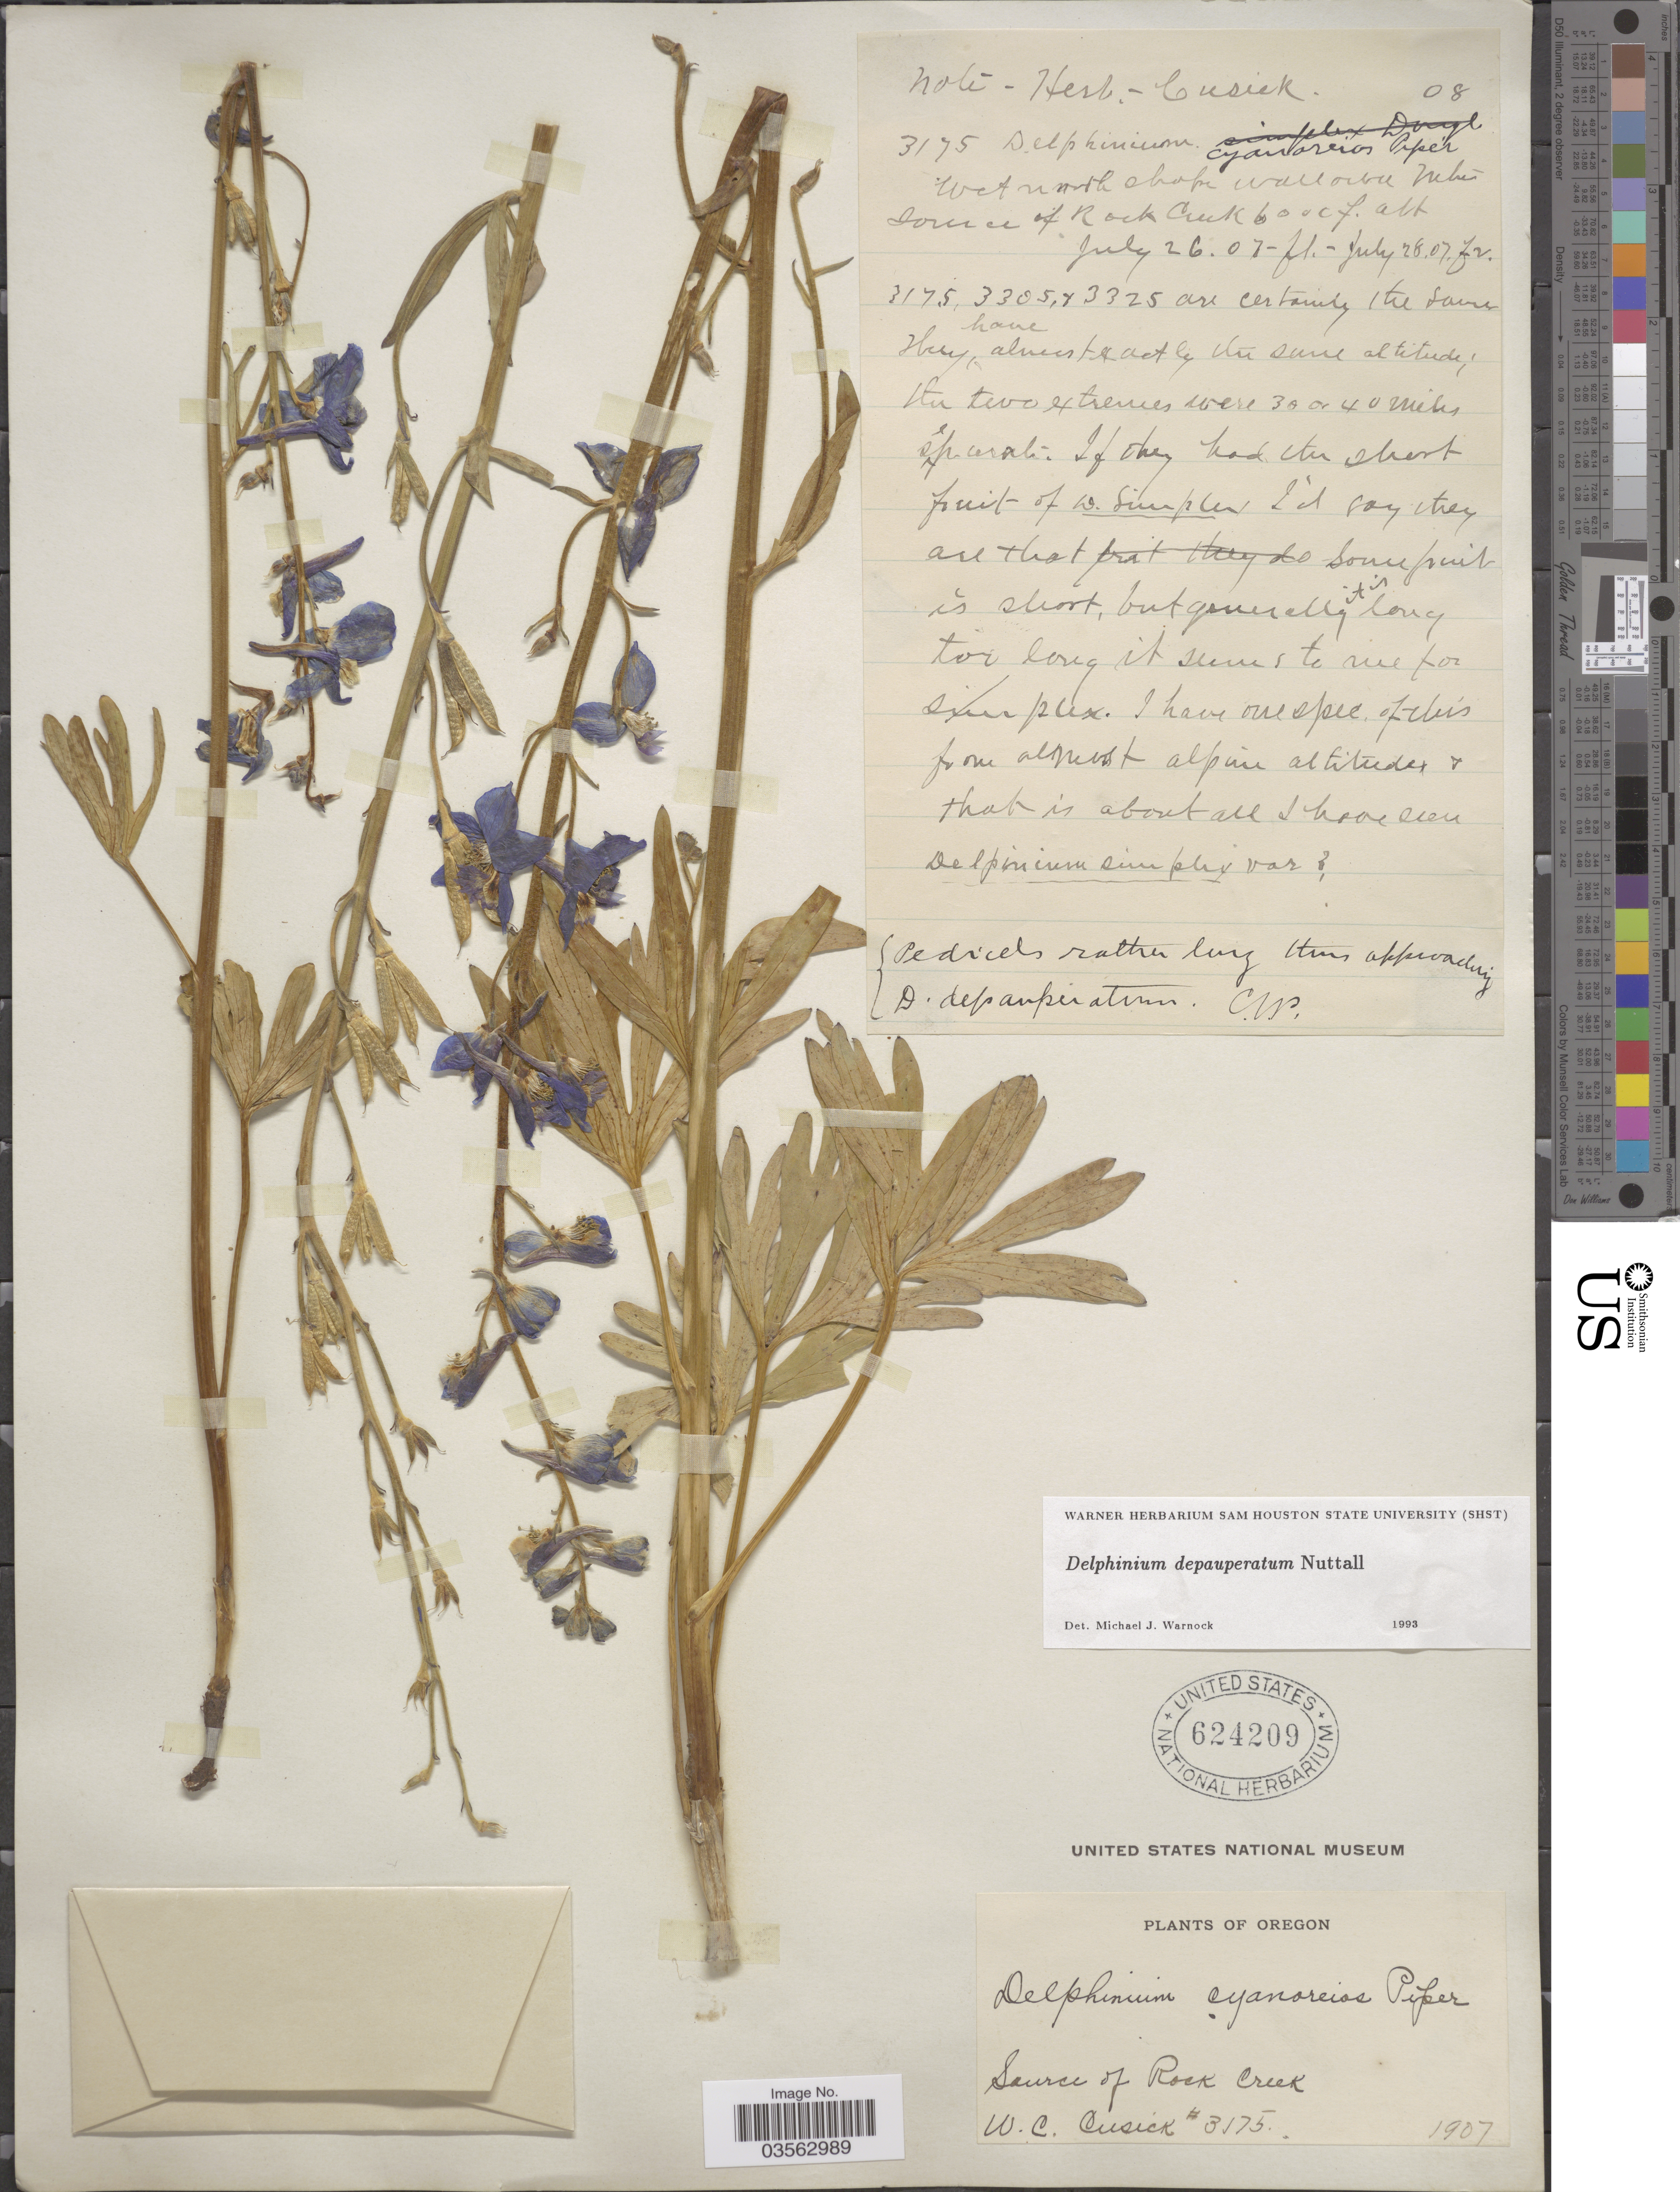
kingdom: Plantae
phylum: Tracheophyta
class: Magnoliopsida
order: Ranunculales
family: Ranunculaceae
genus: Delphinium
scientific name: Delphinium depauperatum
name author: Nutt.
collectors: W. C. Cusick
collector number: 3175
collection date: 1907-07-26/1907-07-28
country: United States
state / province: Oregon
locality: Source of Rock Creek. Wet north slope Wallowa Mtns.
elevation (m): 1829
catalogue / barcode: US 624209